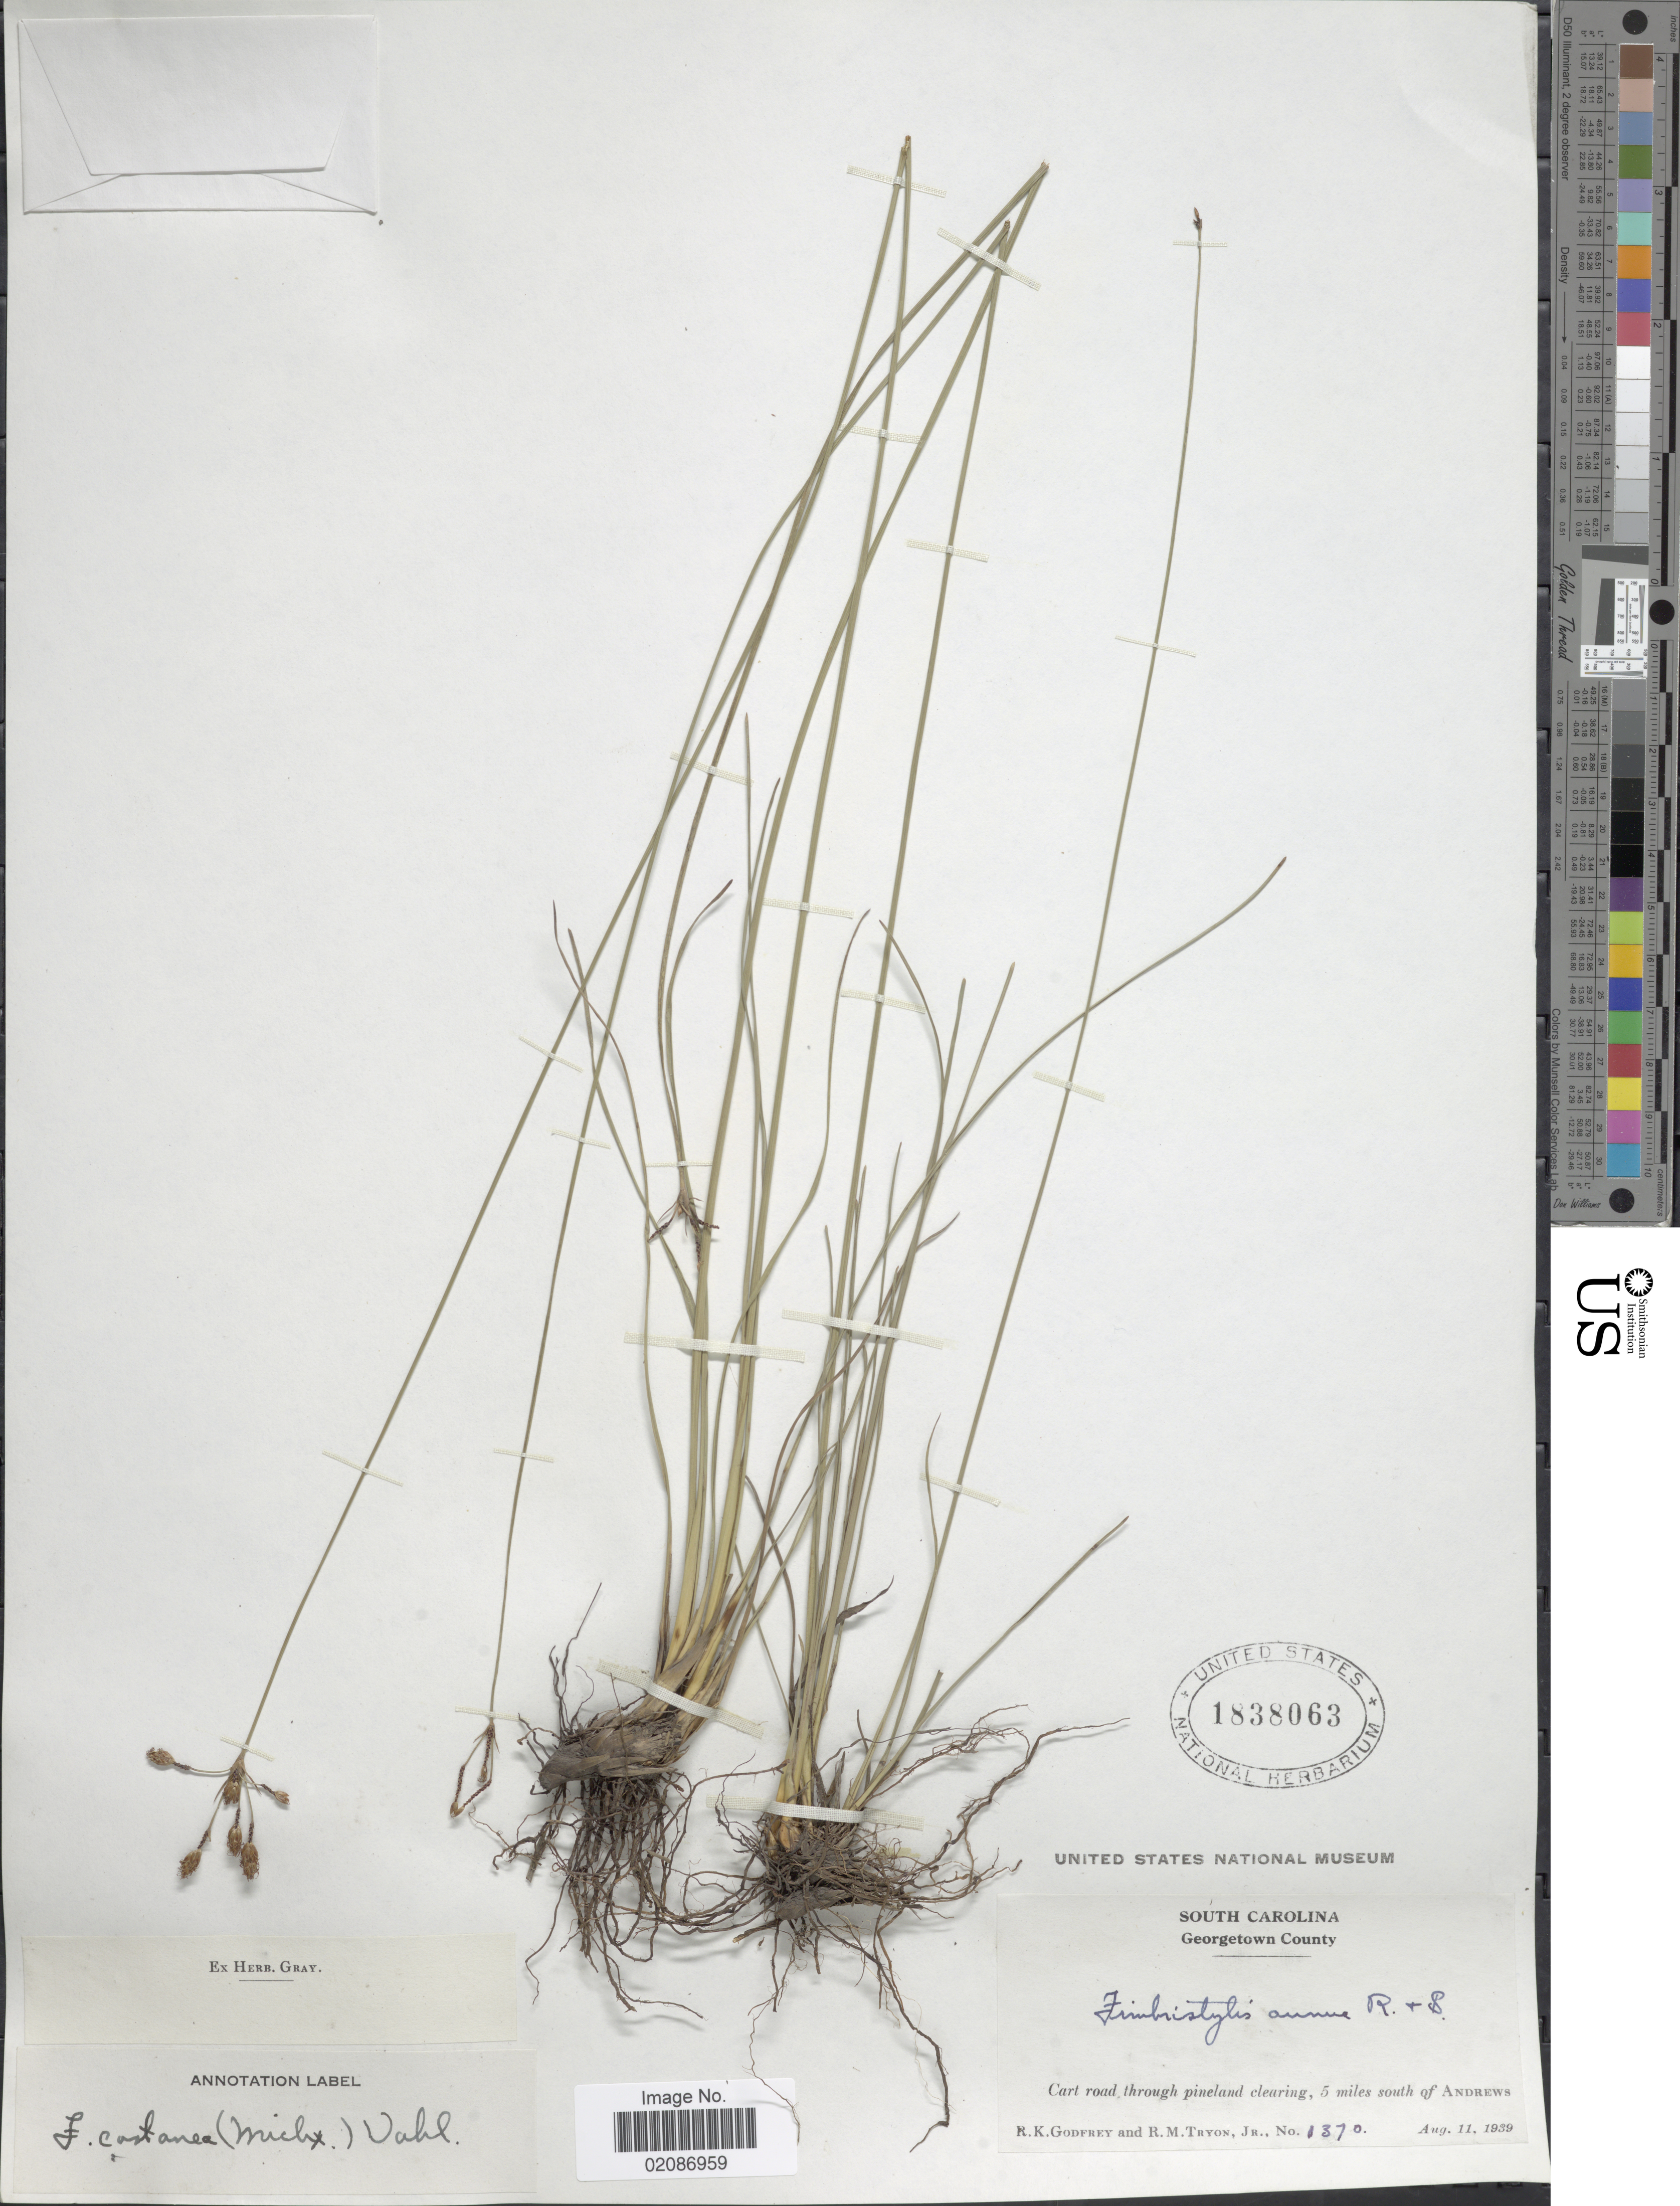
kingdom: Plantae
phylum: Tracheophyta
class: Liliopsida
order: Poales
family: Cyperaceae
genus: Fimbristylis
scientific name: Fimbristylis castanea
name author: (Michx.) Vahl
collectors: R. K. Godfrey & R. M. Tryon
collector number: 1370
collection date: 1939-08-11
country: United States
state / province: South Carolina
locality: Georgetown County, 5 miles south of Andrews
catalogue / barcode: US 1838063